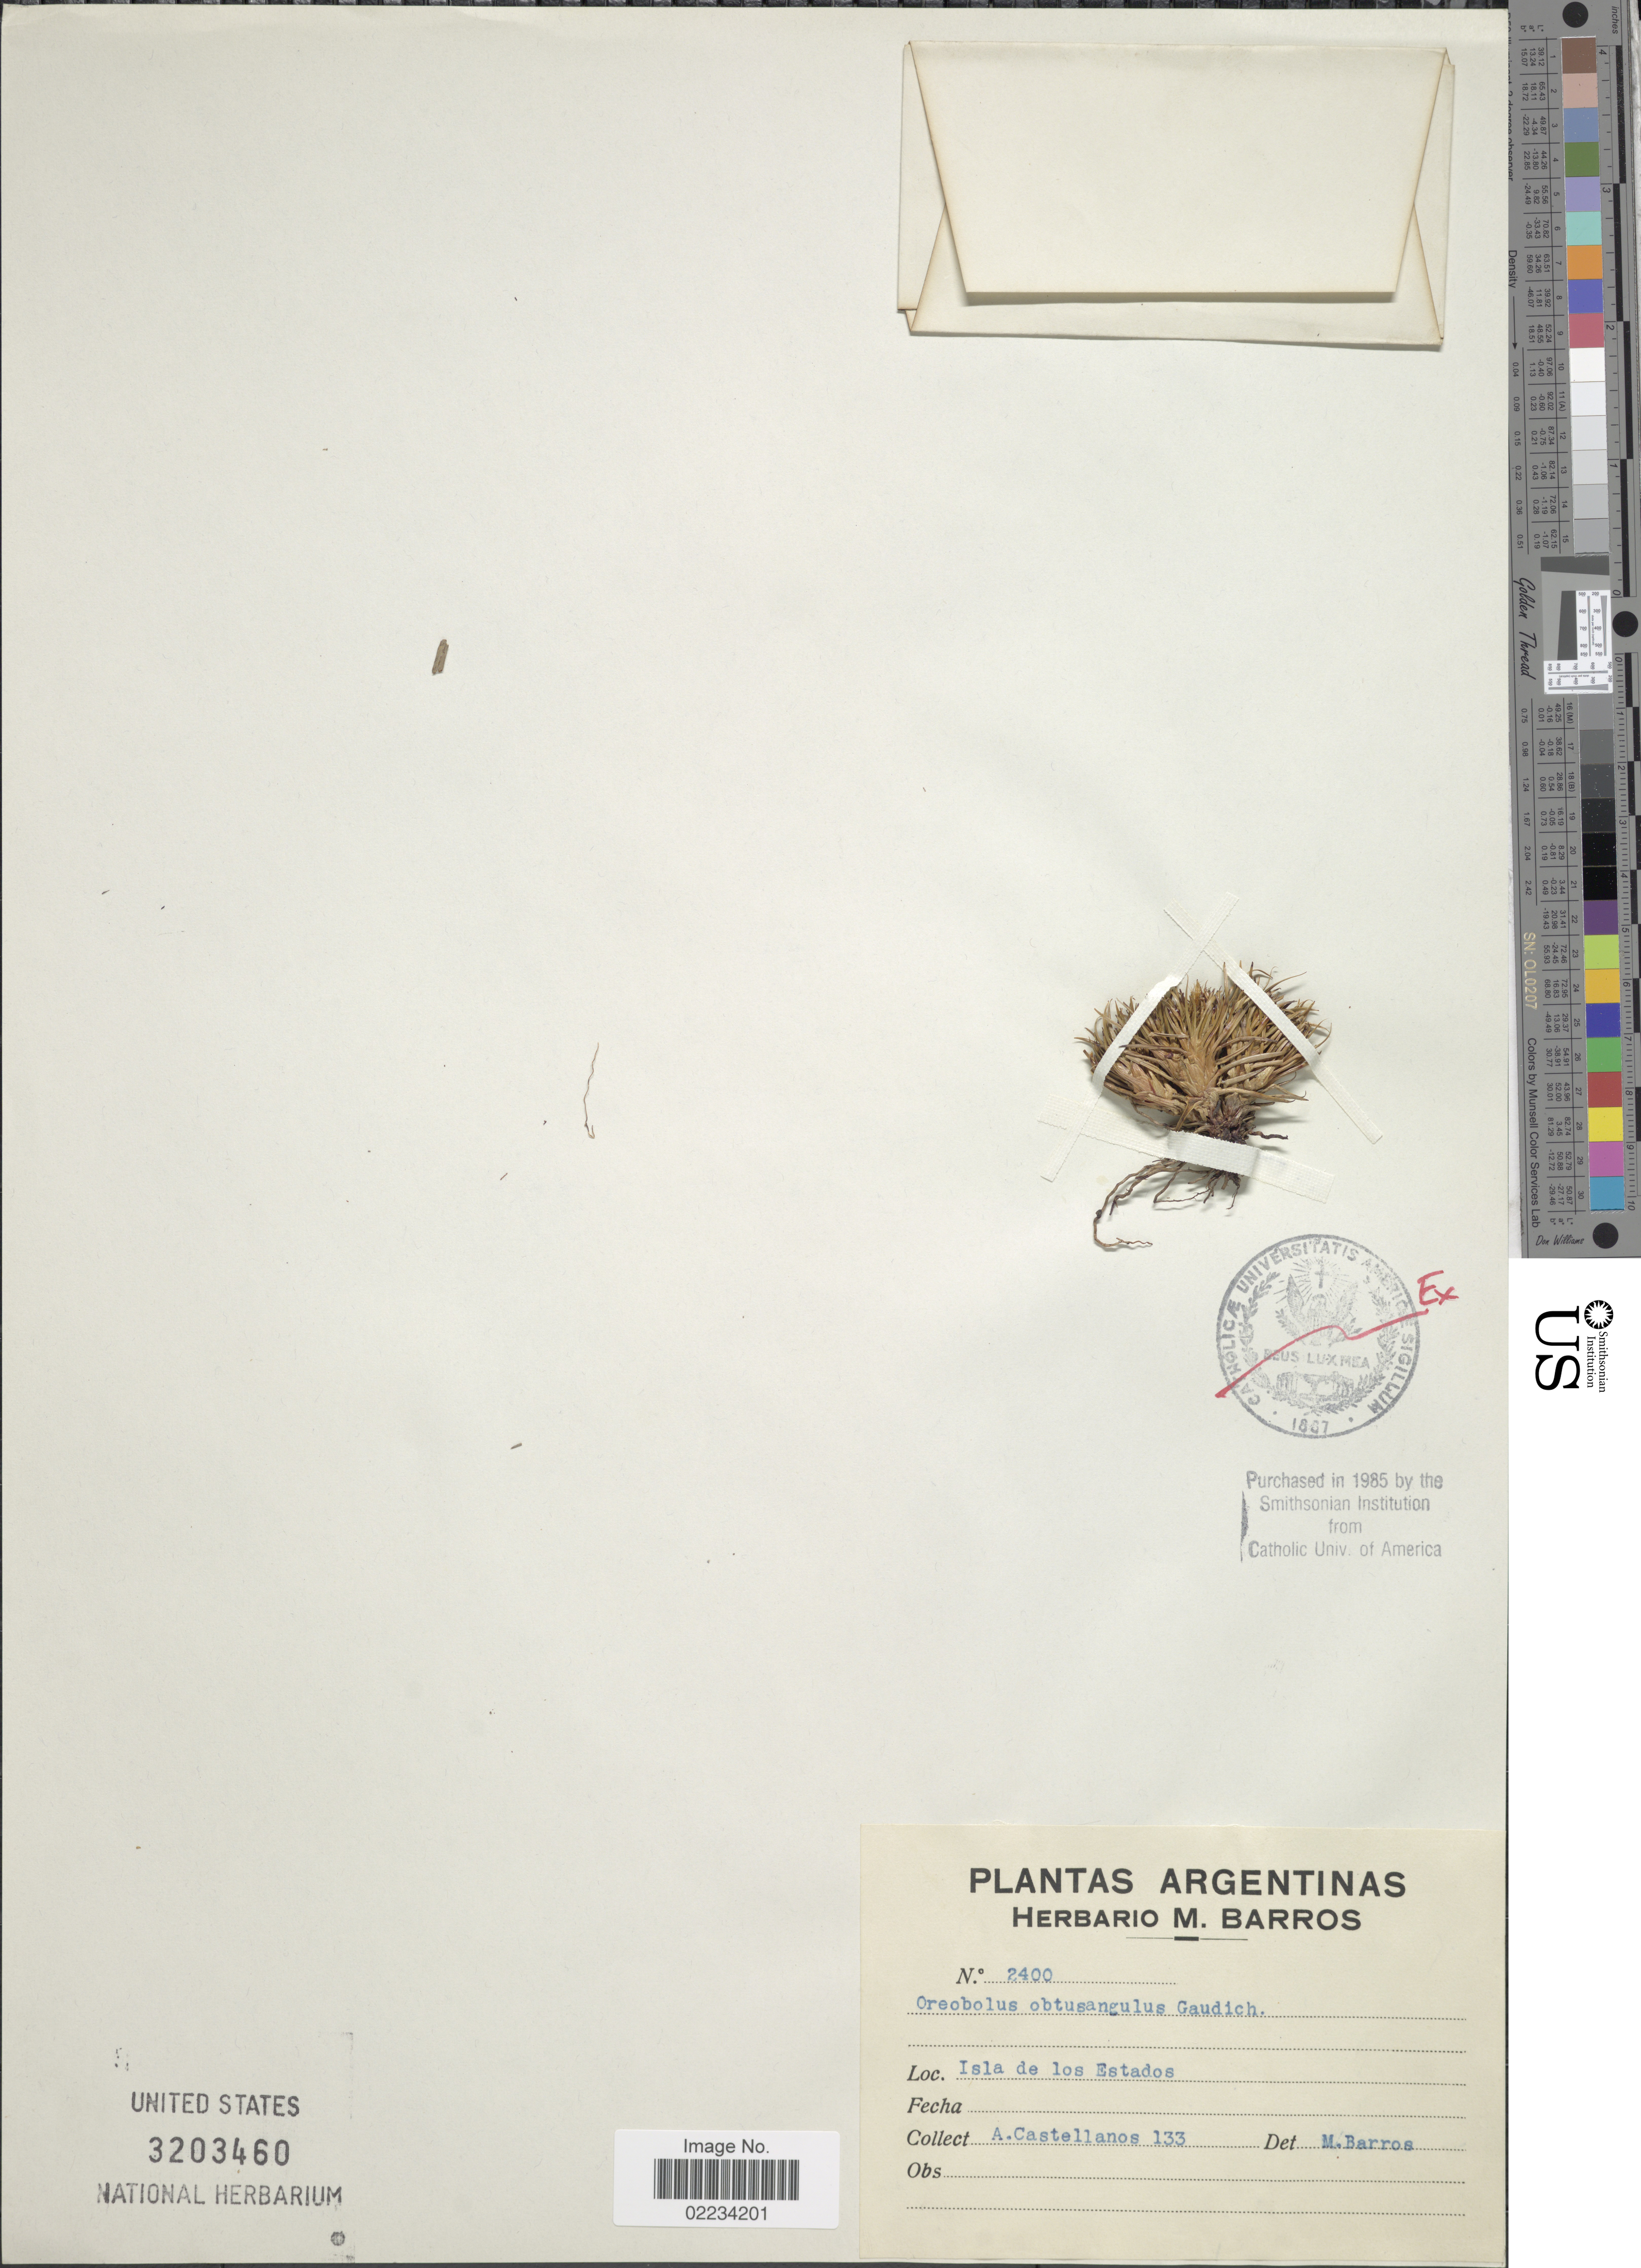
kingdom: Plantae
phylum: Tracheophyta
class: Liliopsida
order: Poales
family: Cyperaceae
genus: Oreobolus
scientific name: Oreobolus obtusangulus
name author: Gaudich.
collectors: A. Castellanos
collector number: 133/2400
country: Argentina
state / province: Tierra del Fuego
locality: Isla de los Estados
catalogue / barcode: US 3203460